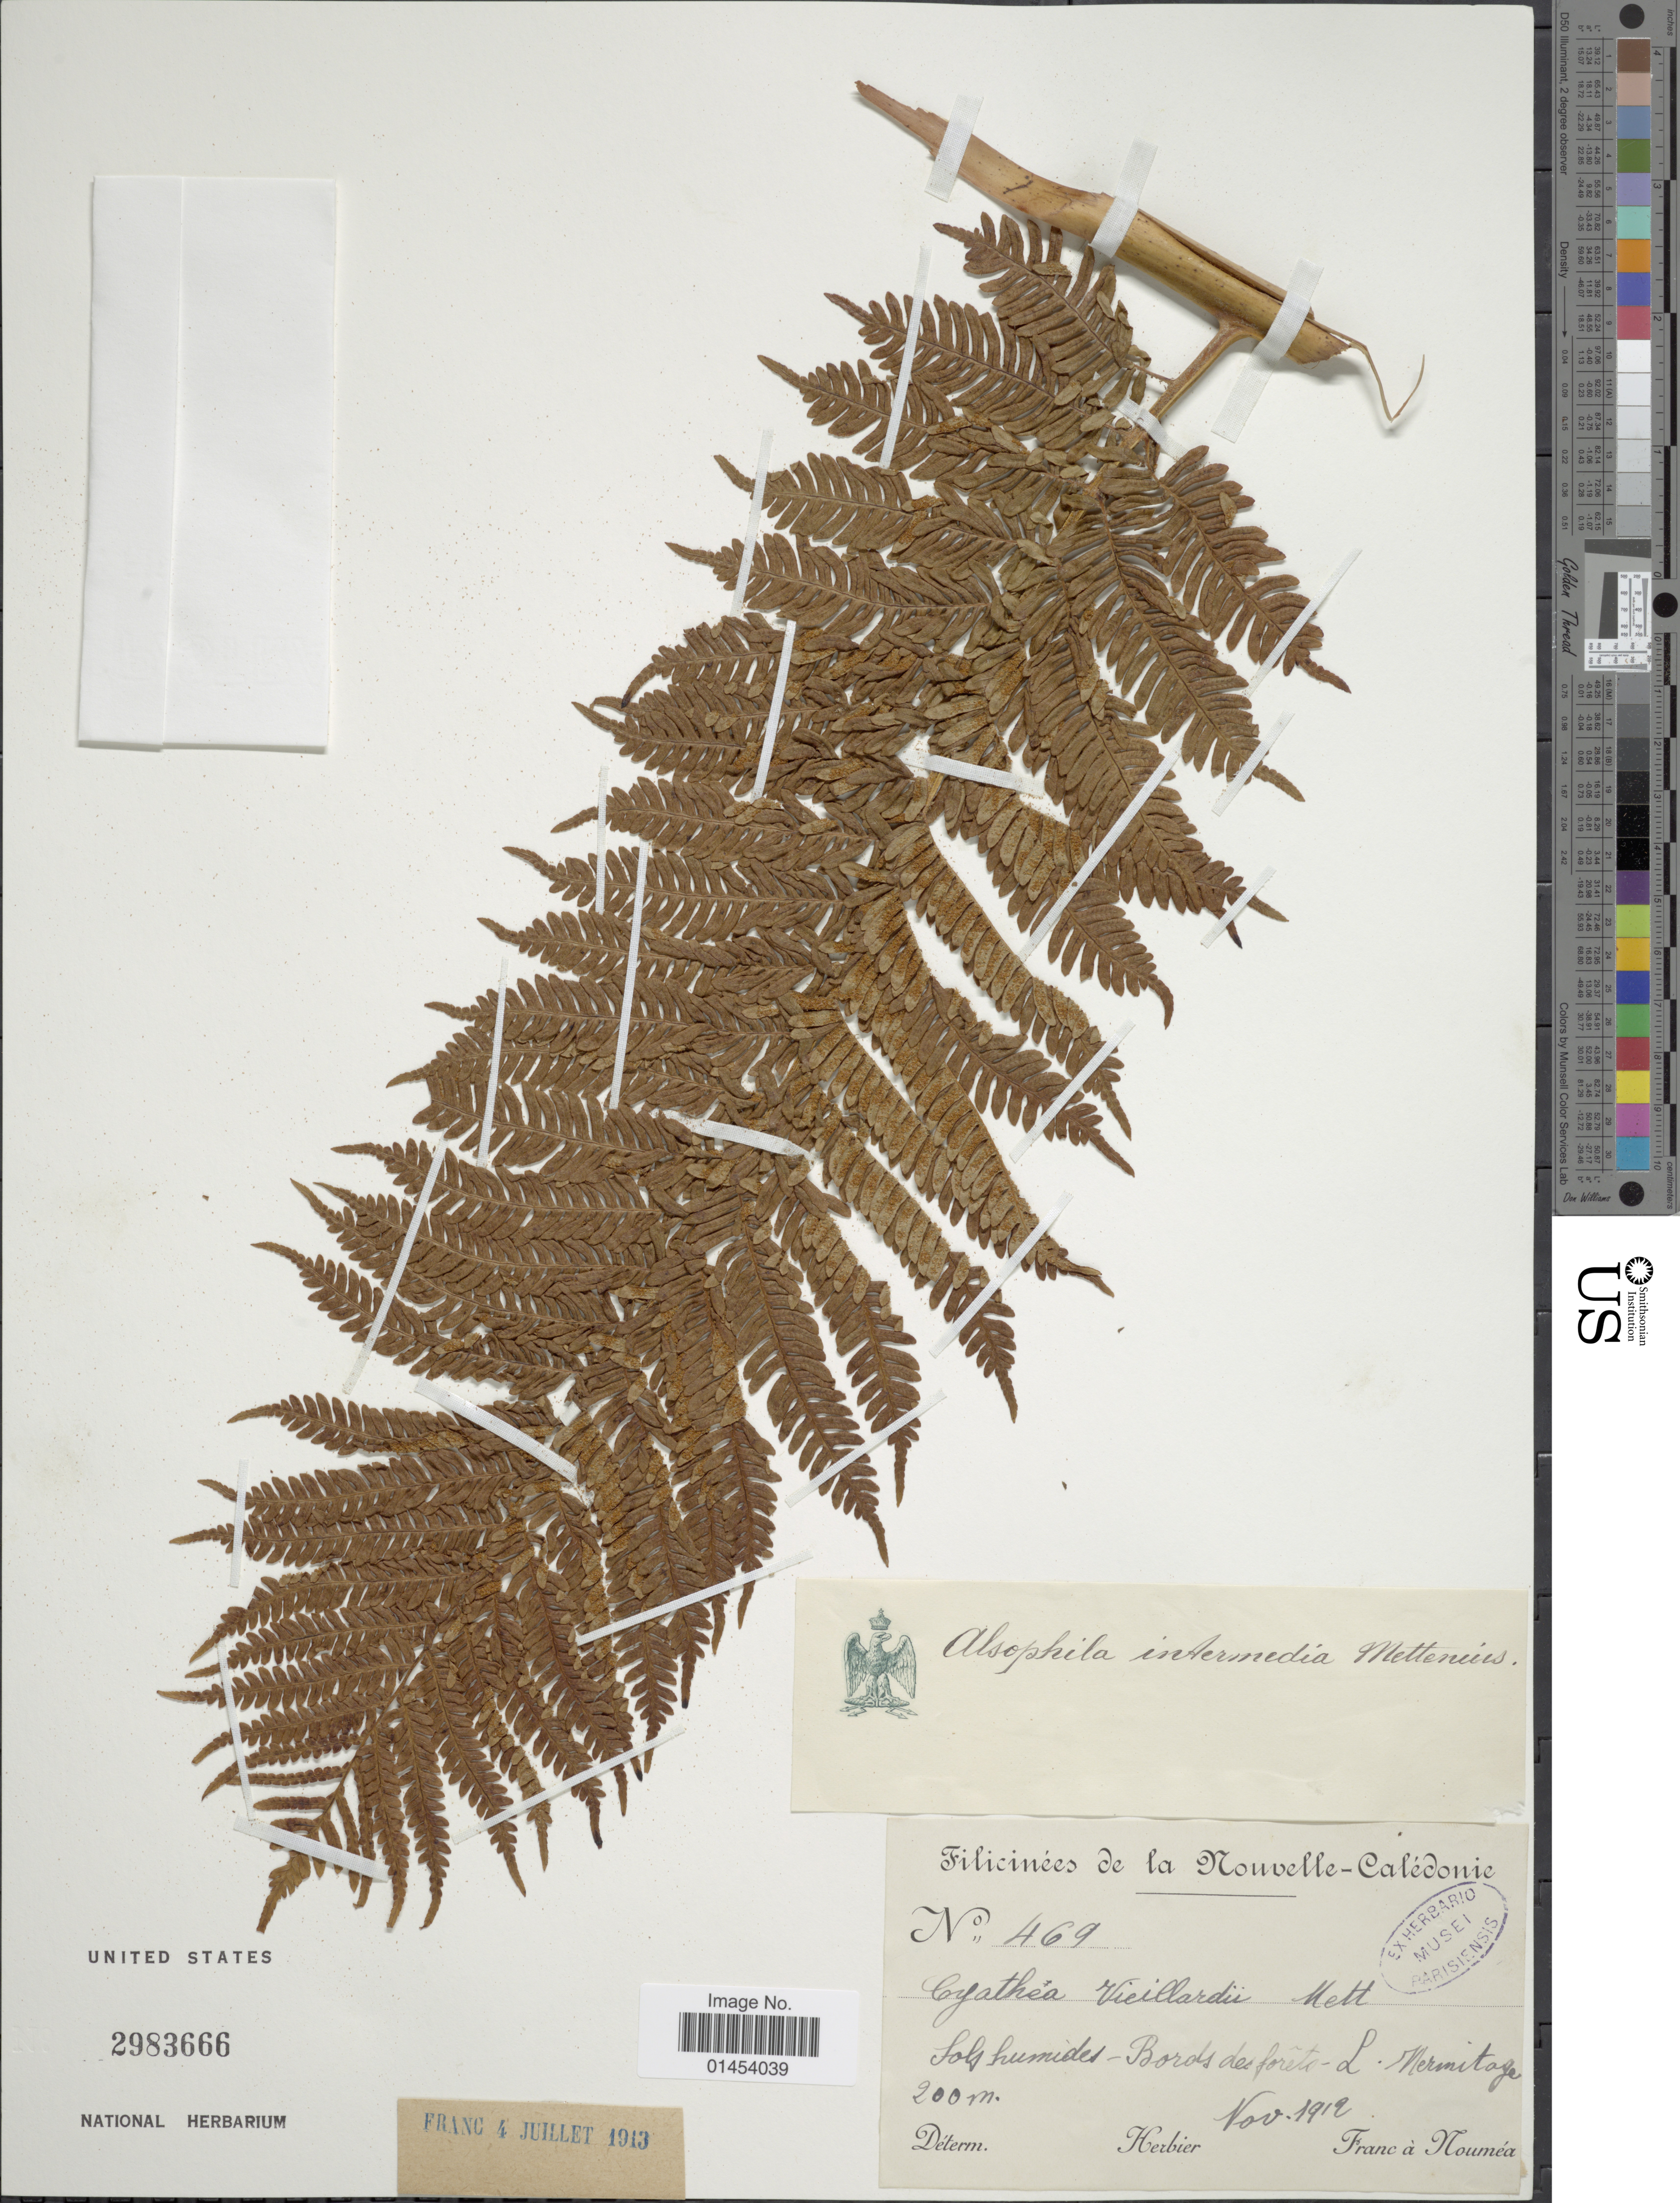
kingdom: Plantae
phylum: Tracheophyta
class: Polypodiopsida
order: Cyatheales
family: Cyatheaceae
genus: Cyathea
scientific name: Cyathea intermedia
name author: (Mett.) Copel.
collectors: Franc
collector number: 469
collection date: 1912-11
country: New Caledonia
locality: Filicinées de la Nouvelle-Calédonie. Sols humides- Bords des forêts- L. Hermitage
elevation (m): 200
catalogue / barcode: US 2983666